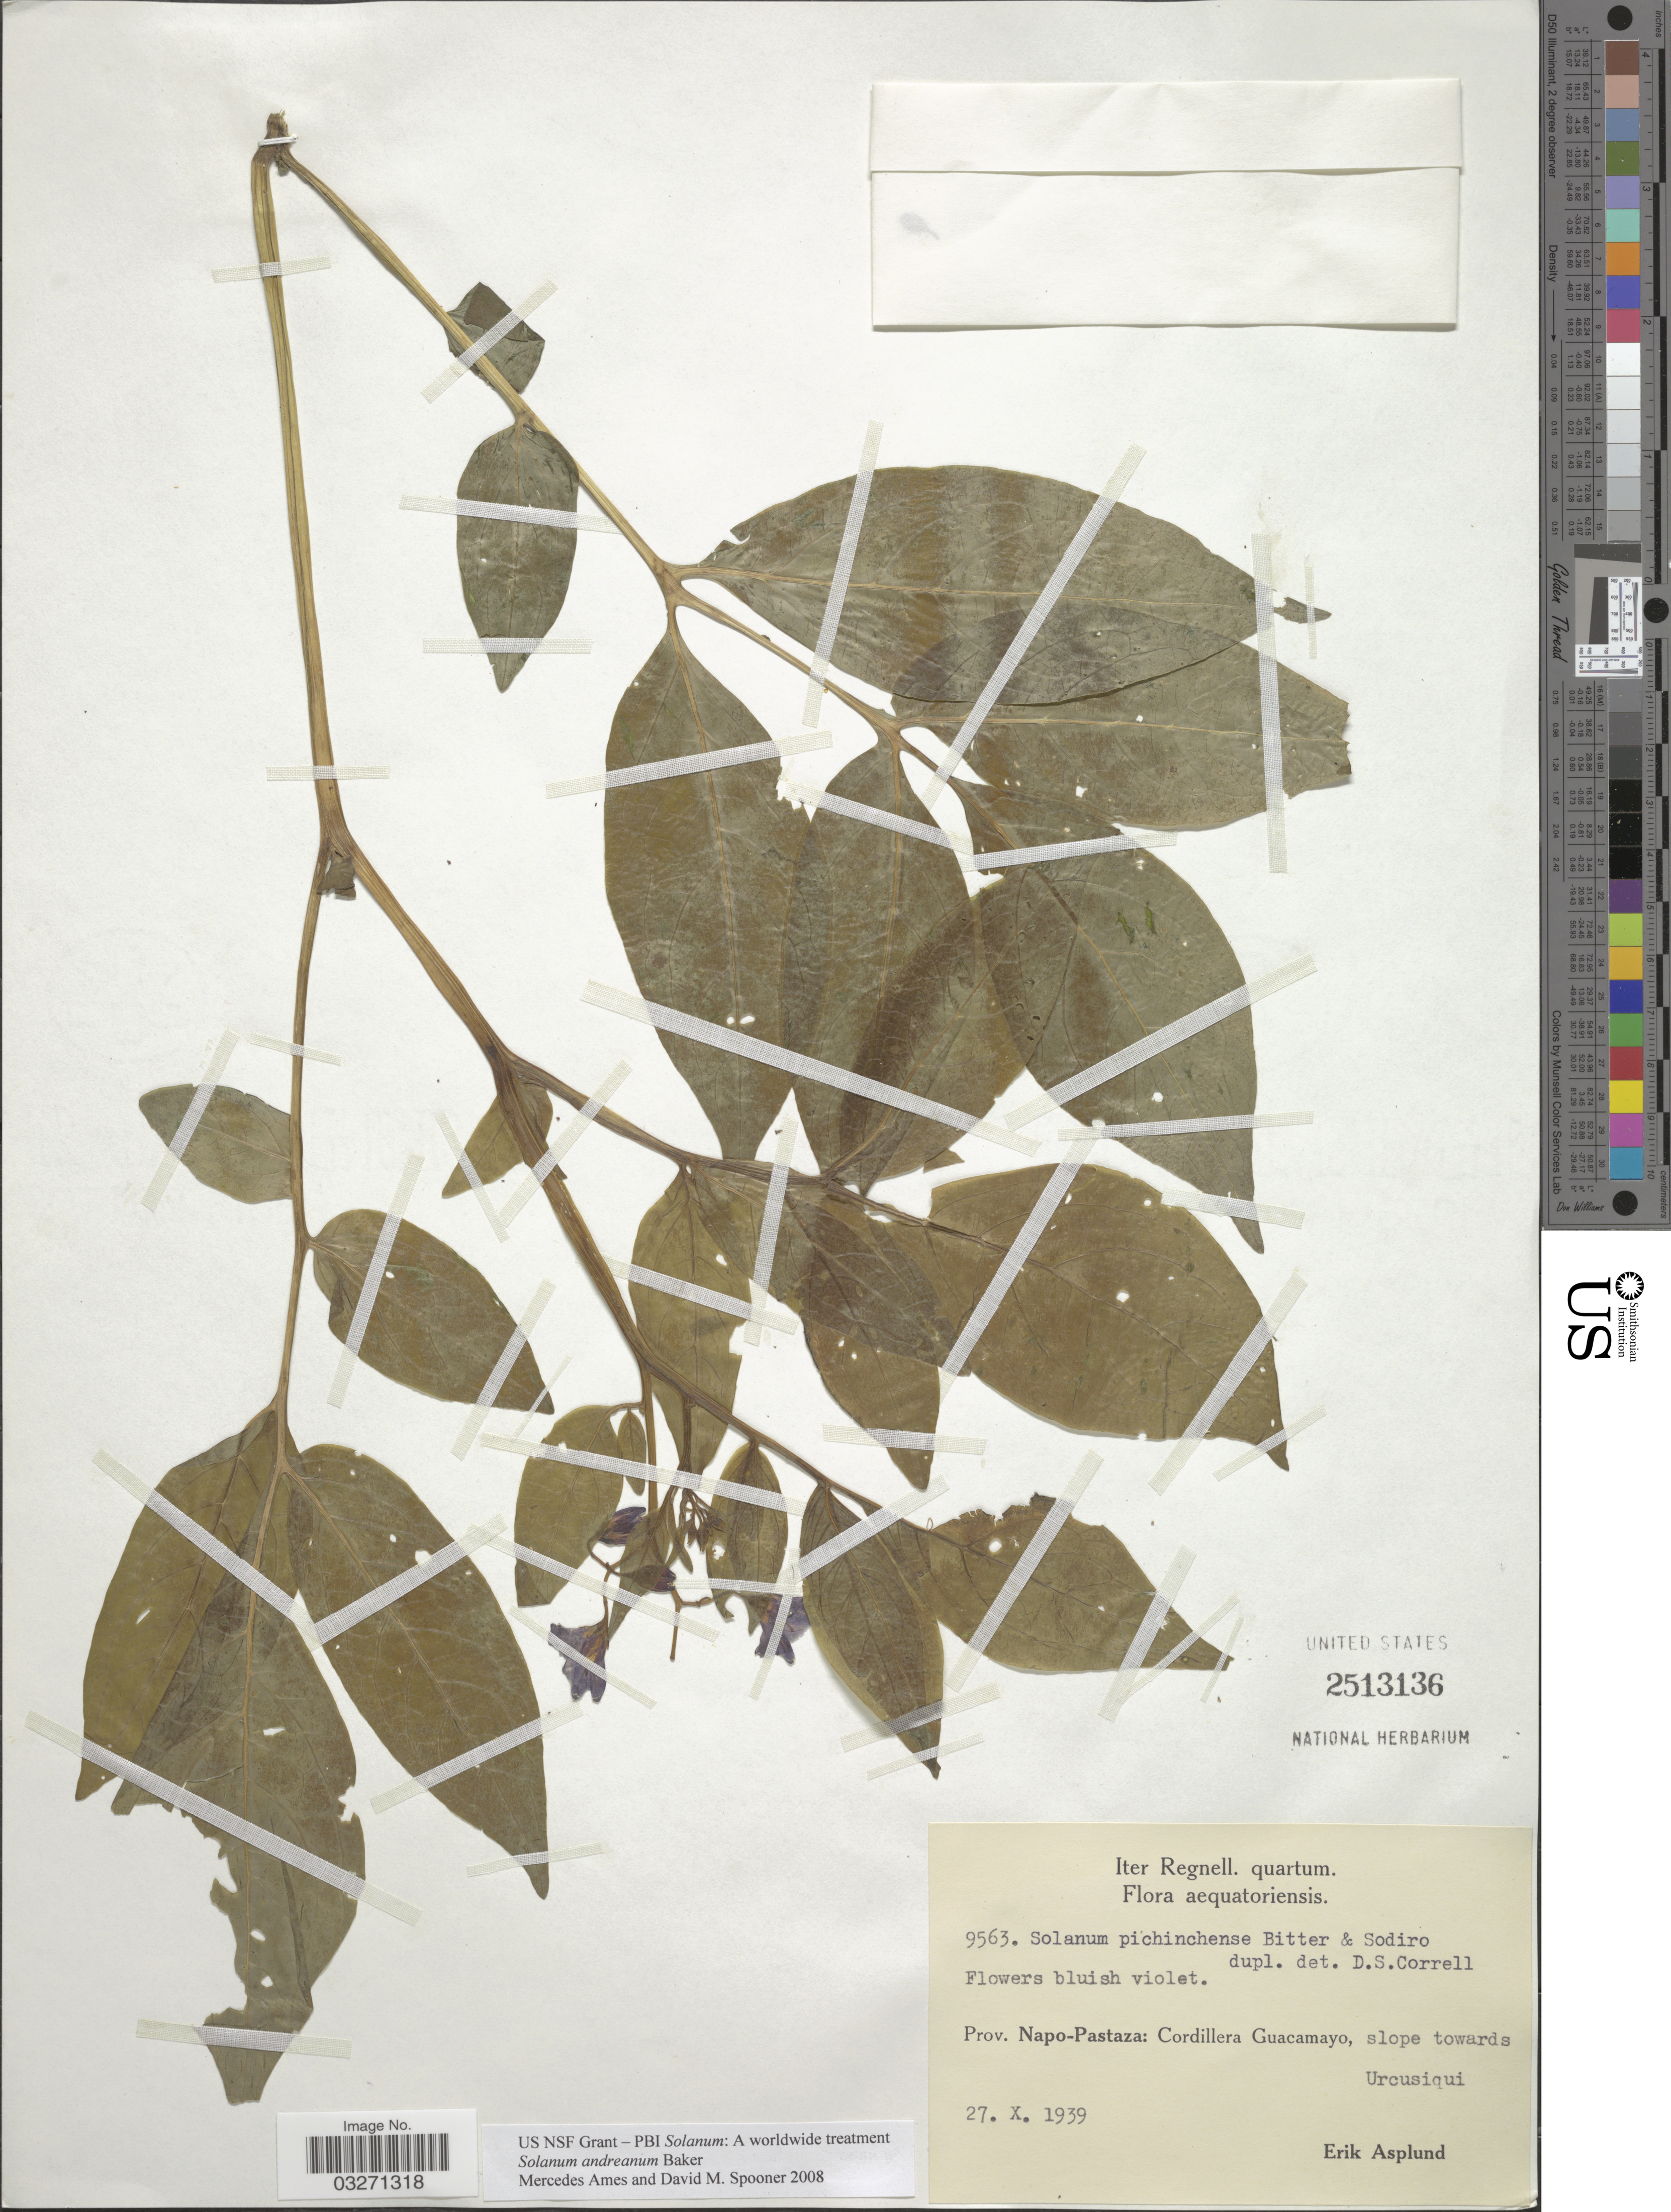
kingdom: Plantae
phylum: Tracheophyta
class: Magnoliopsida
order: Solanales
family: Solanaceae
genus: Solanum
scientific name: Solanum andreanum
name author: Baker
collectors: E. Asplund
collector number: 9563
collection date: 1939-10-27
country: Ecuador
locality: Prov. Napo-Pastaza: Cordillera Guacamayo, slope towards Urcusiqui.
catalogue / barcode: US 2513136